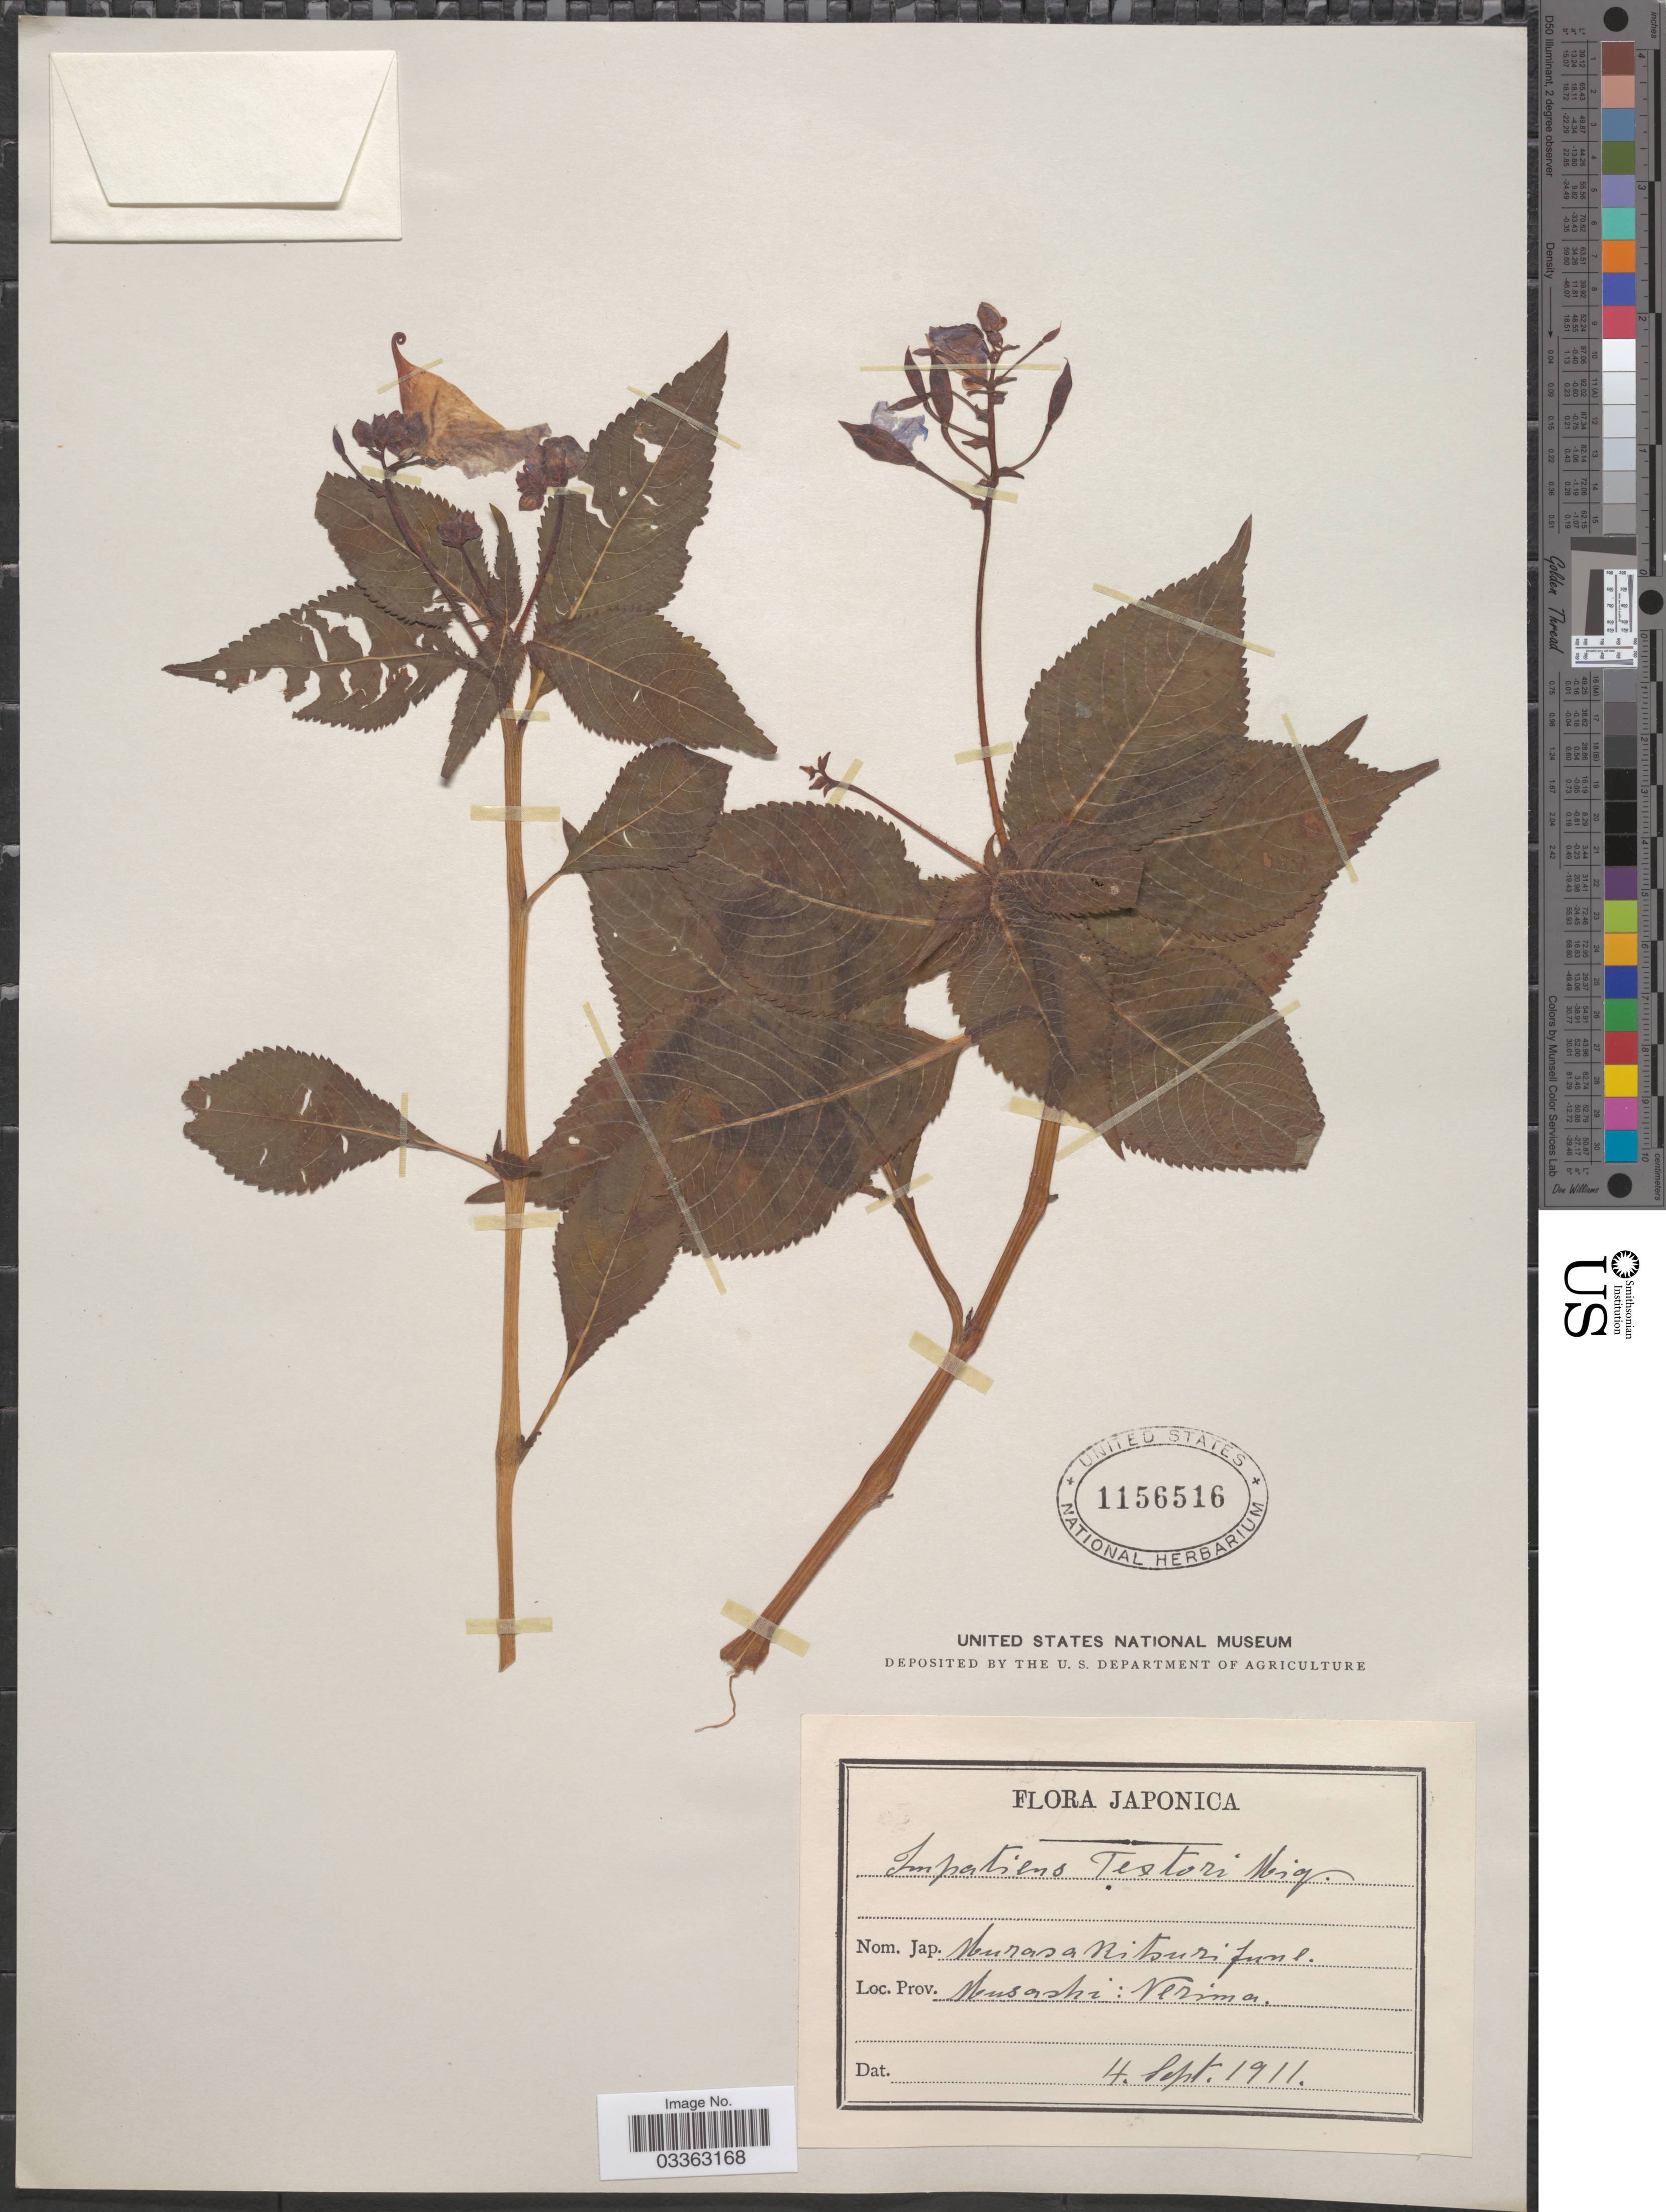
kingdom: Plantae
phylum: Tracheophyta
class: Magnoliopsida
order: Ericales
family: Balsaminaceae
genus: Impatiens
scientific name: Impatiens textorii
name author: Miq.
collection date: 1911-09-04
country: Japan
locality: Prov. Musashi: Nerima.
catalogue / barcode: US 1156516